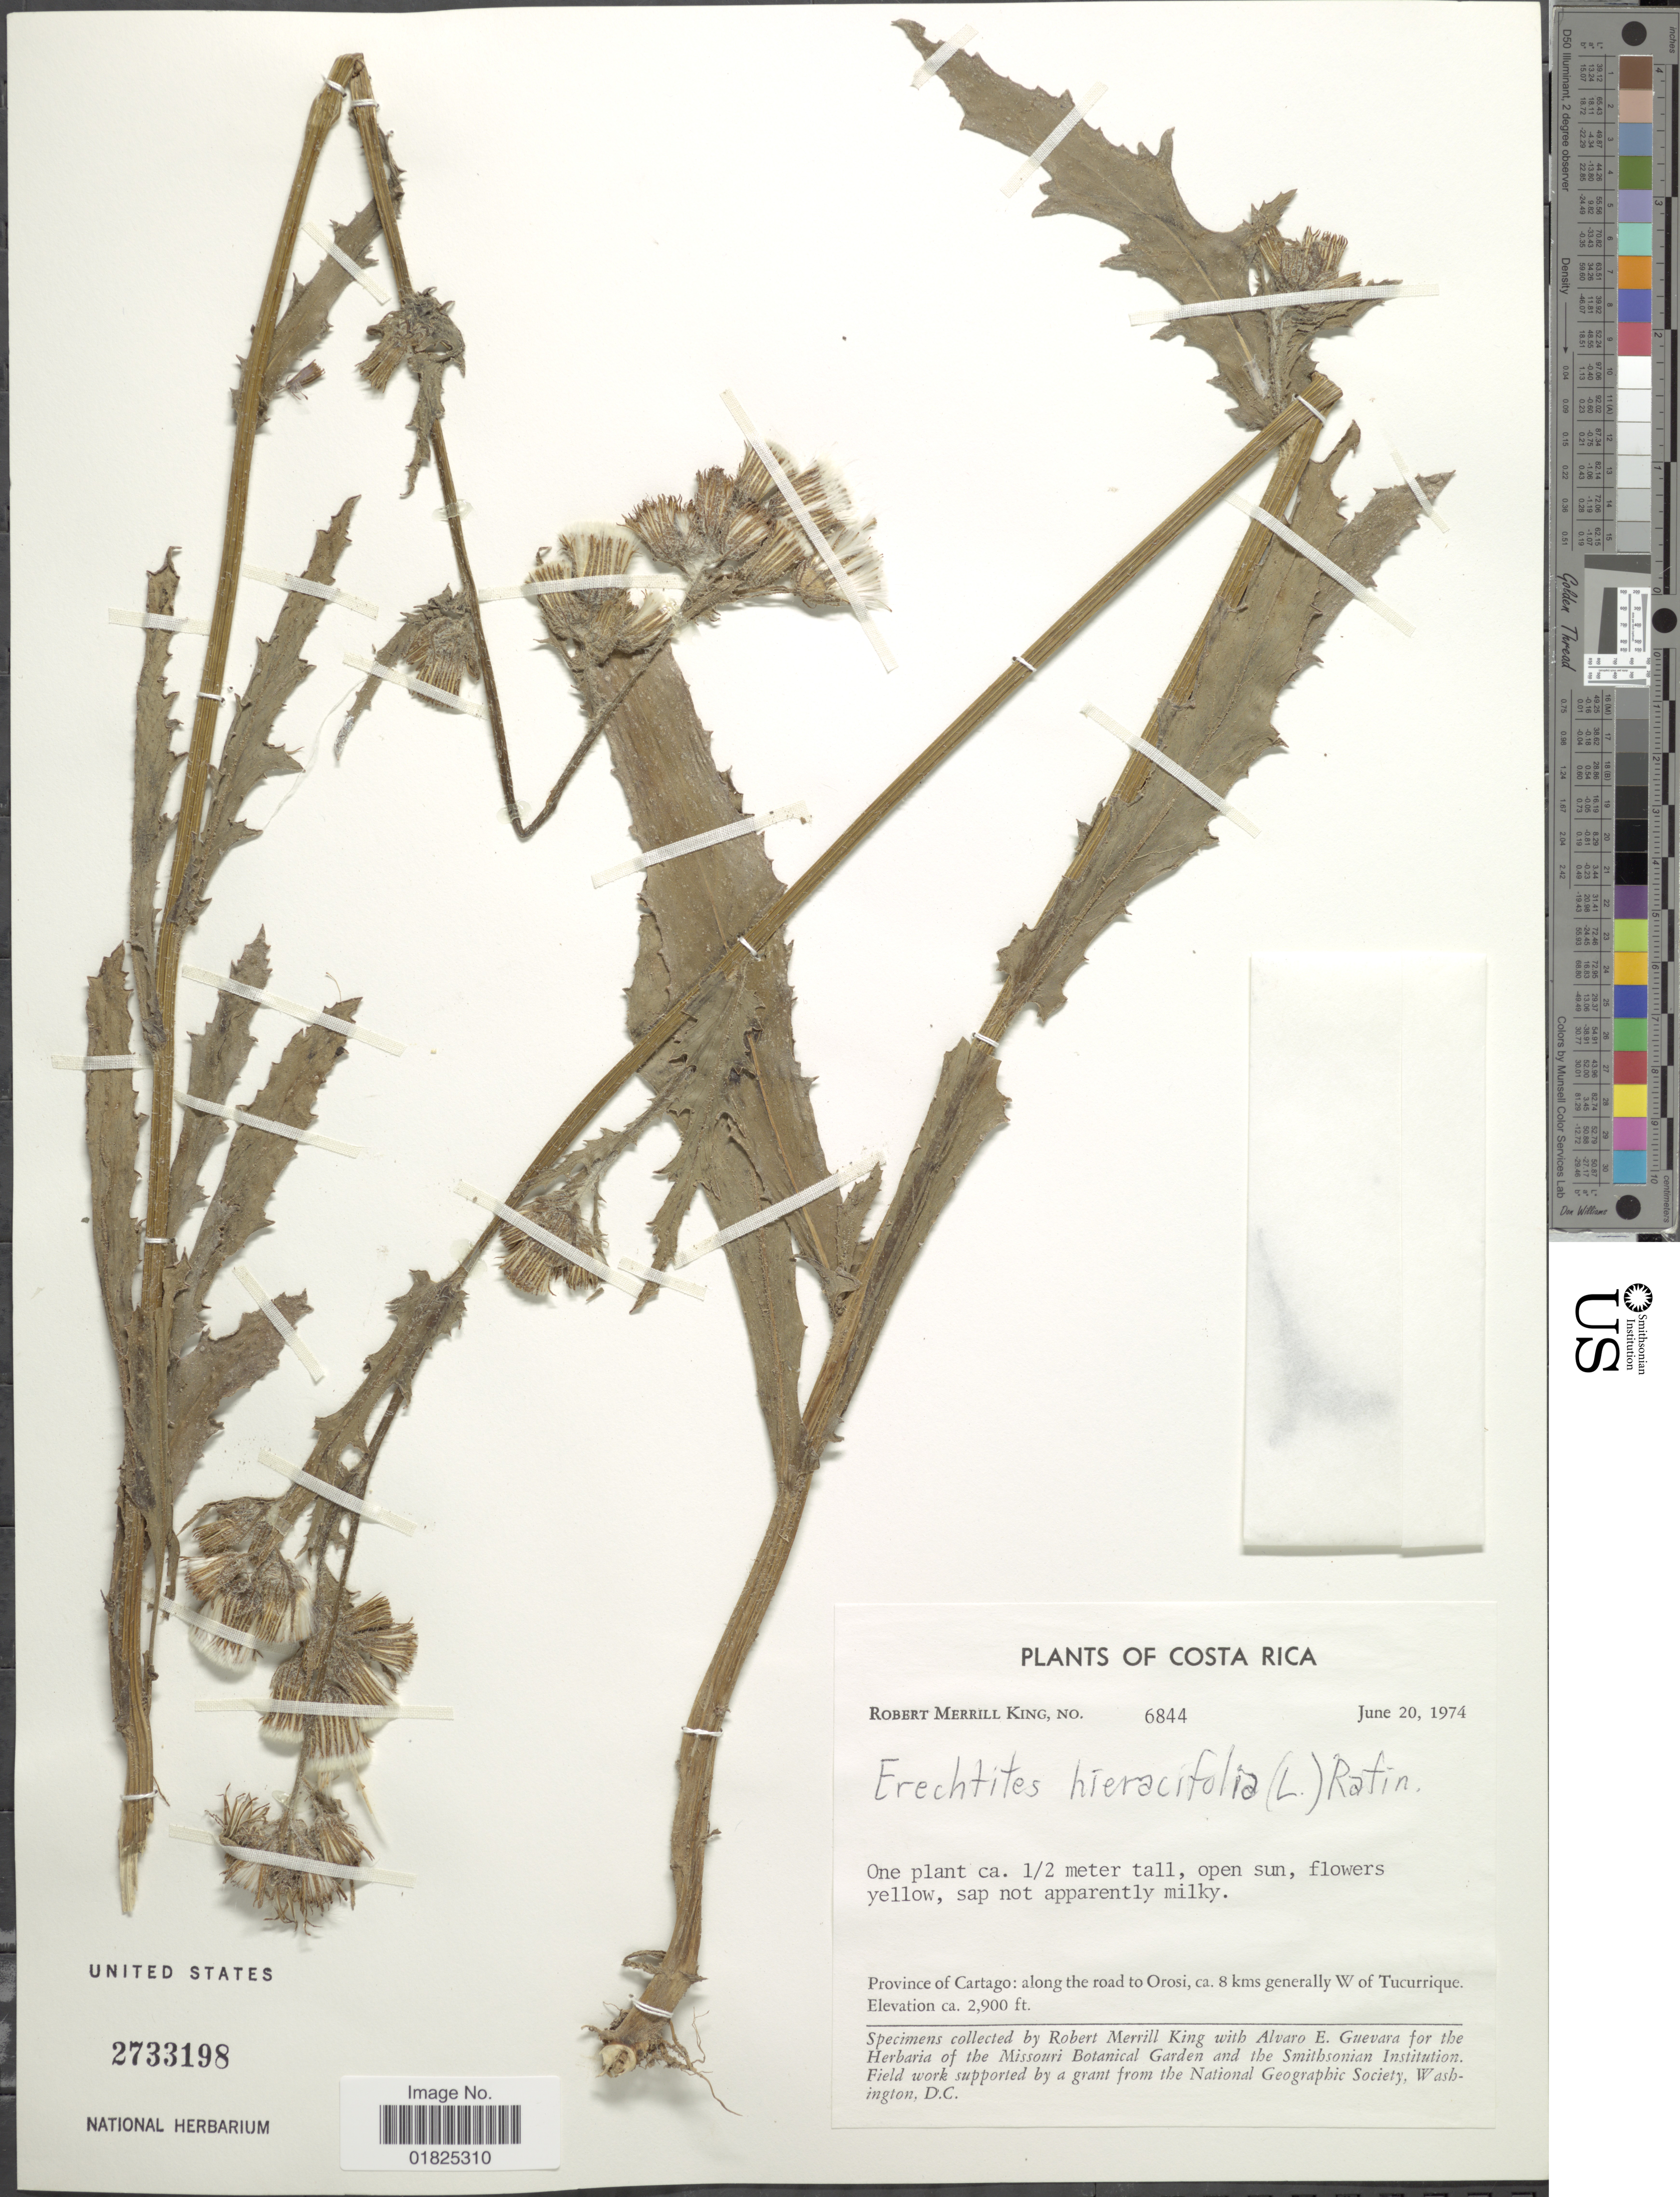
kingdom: Plantae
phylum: Tracheophyta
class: Magnoliopsida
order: Asterales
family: Asteraceae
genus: Erechtites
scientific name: Erechtites hieraciifolius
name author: (L.) Raf. ex DC.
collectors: R. M. King & A. E. Guevara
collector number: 6844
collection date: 1974-06-20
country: Costa Rica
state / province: Cartago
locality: Along road to Orosi, ca. 8 kms, generally W of Tucurrique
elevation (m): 884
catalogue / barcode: US 2733198